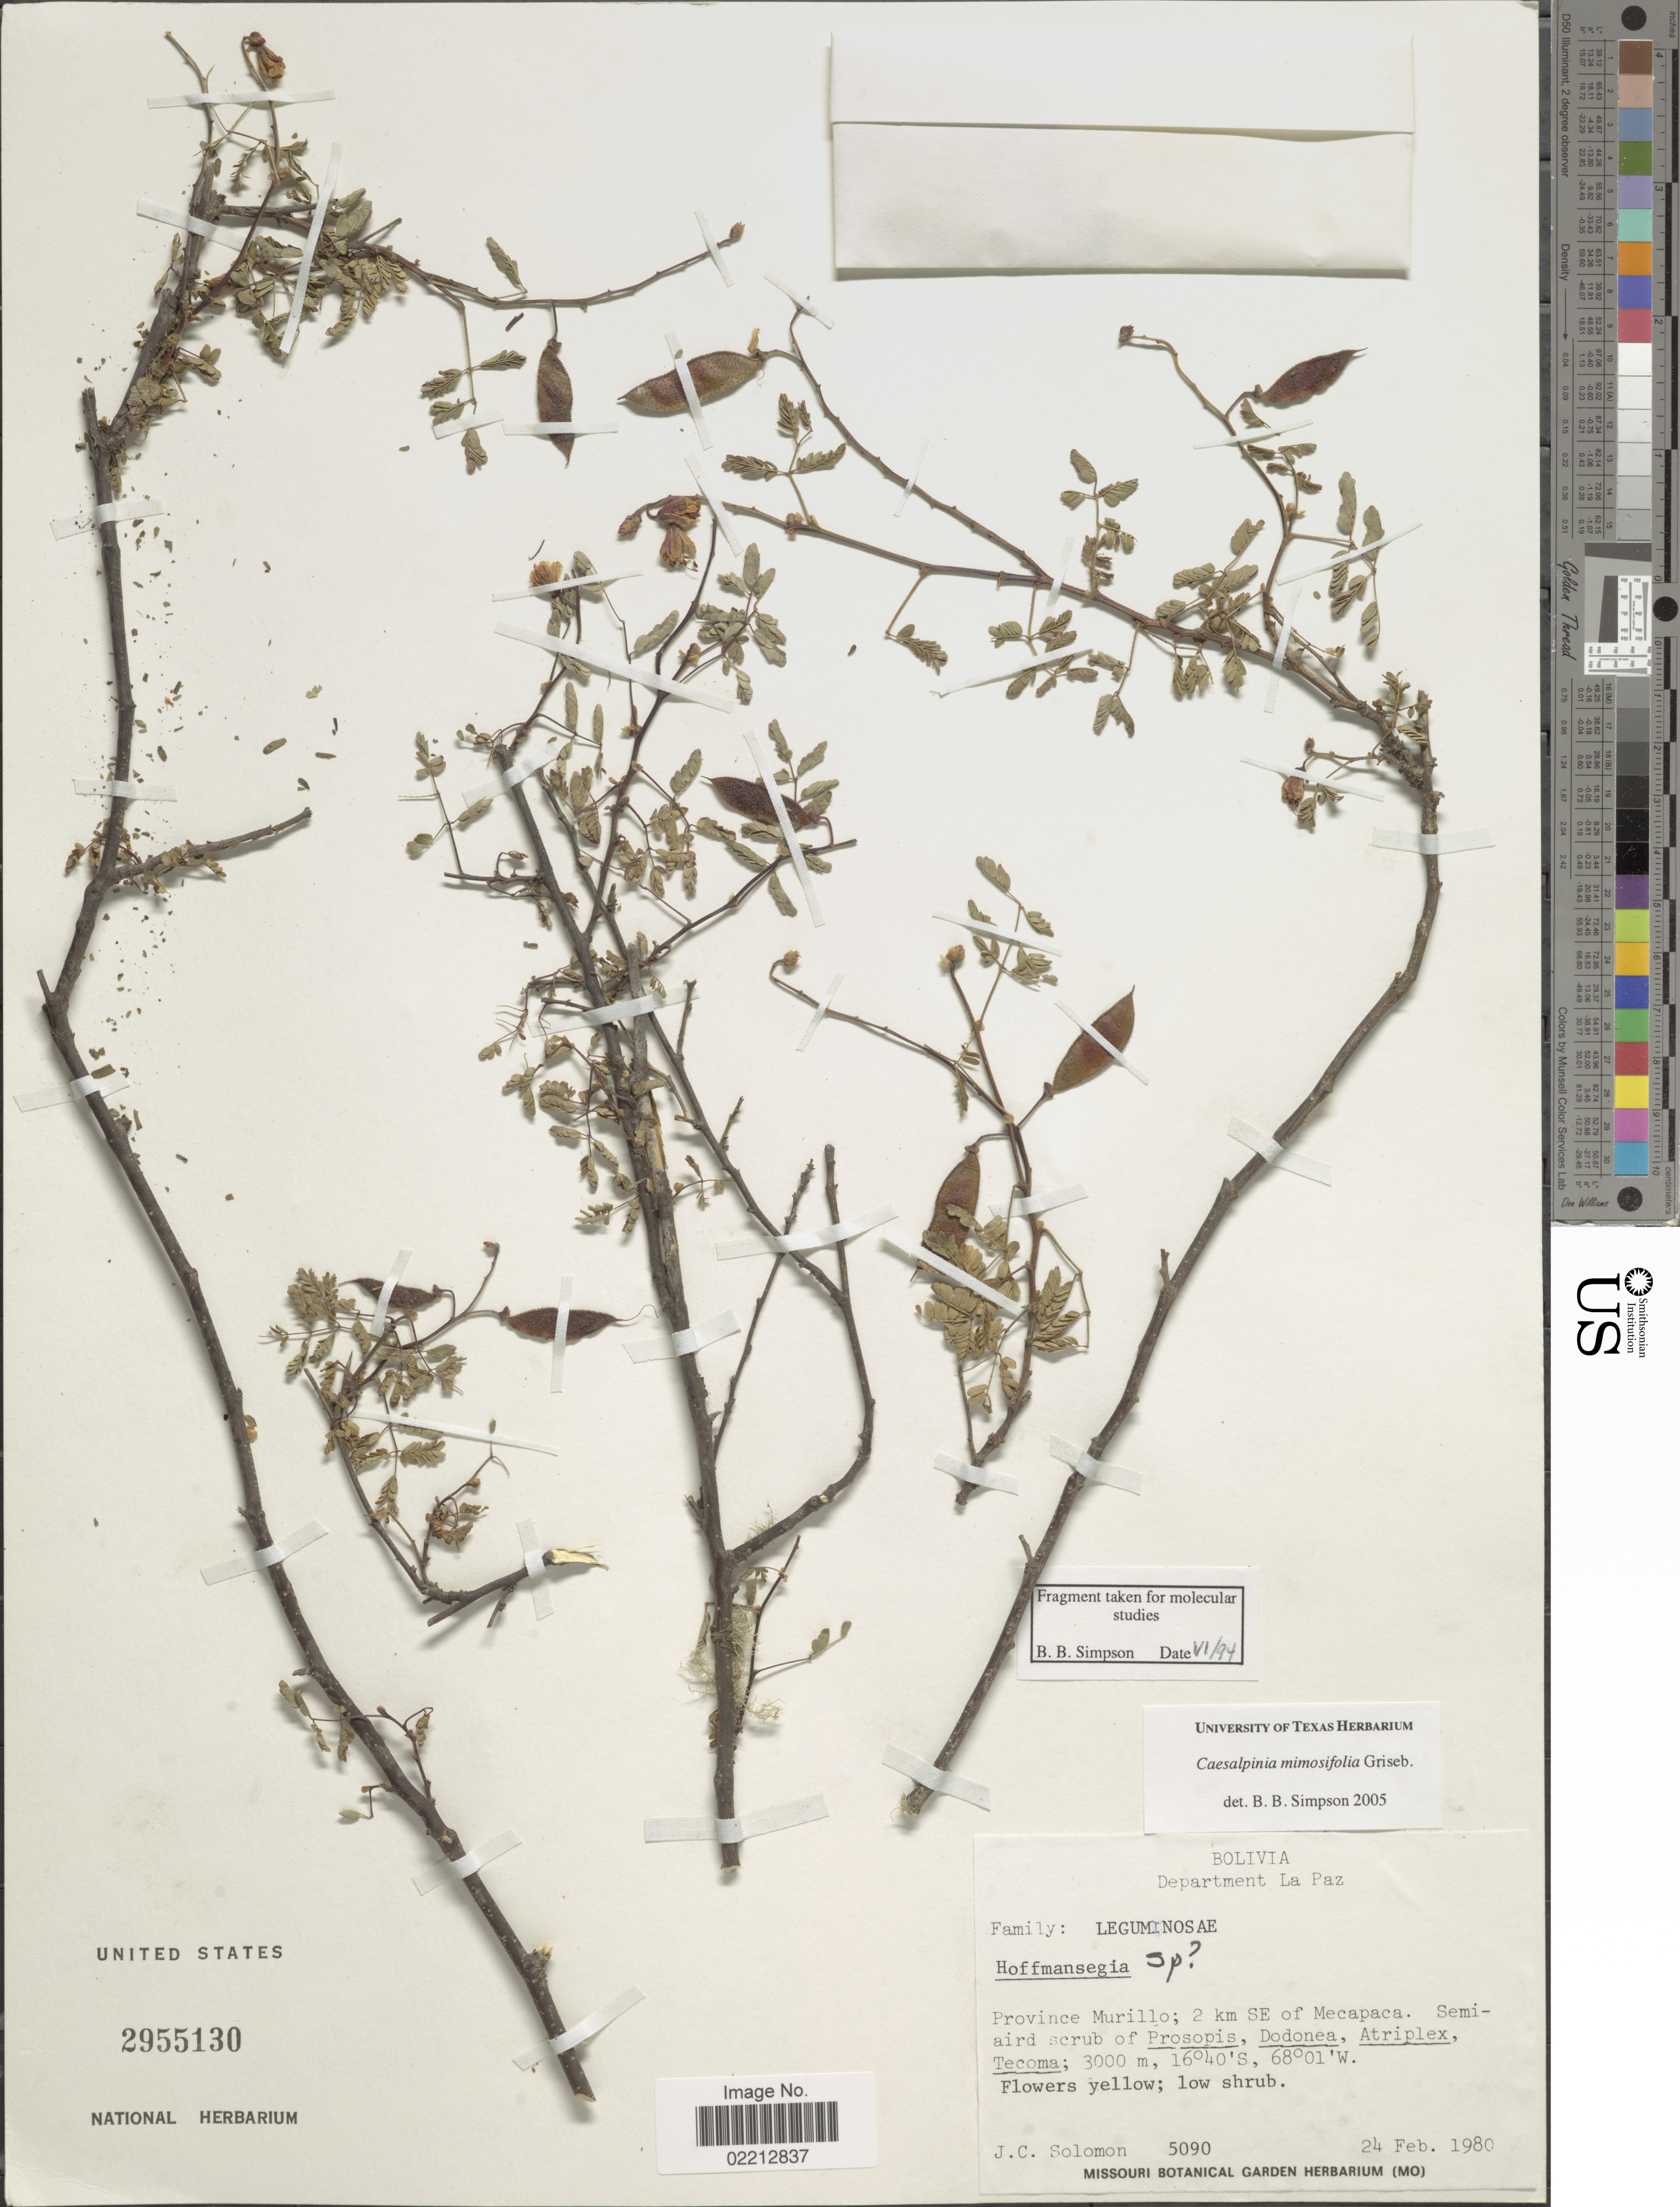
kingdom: Plantae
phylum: Tracheophyta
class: Magnoliopsida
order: Fabales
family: Fabaceae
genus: Arquita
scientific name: Arquita mimosifolia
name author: (Griseb.) Gagnon et al.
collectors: J. C. Solomon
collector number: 5090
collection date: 1980-02-24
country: Bolivia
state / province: La Paz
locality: Province Murillo; 2 km SE of Mecapaca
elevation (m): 3000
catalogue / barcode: US 2955130